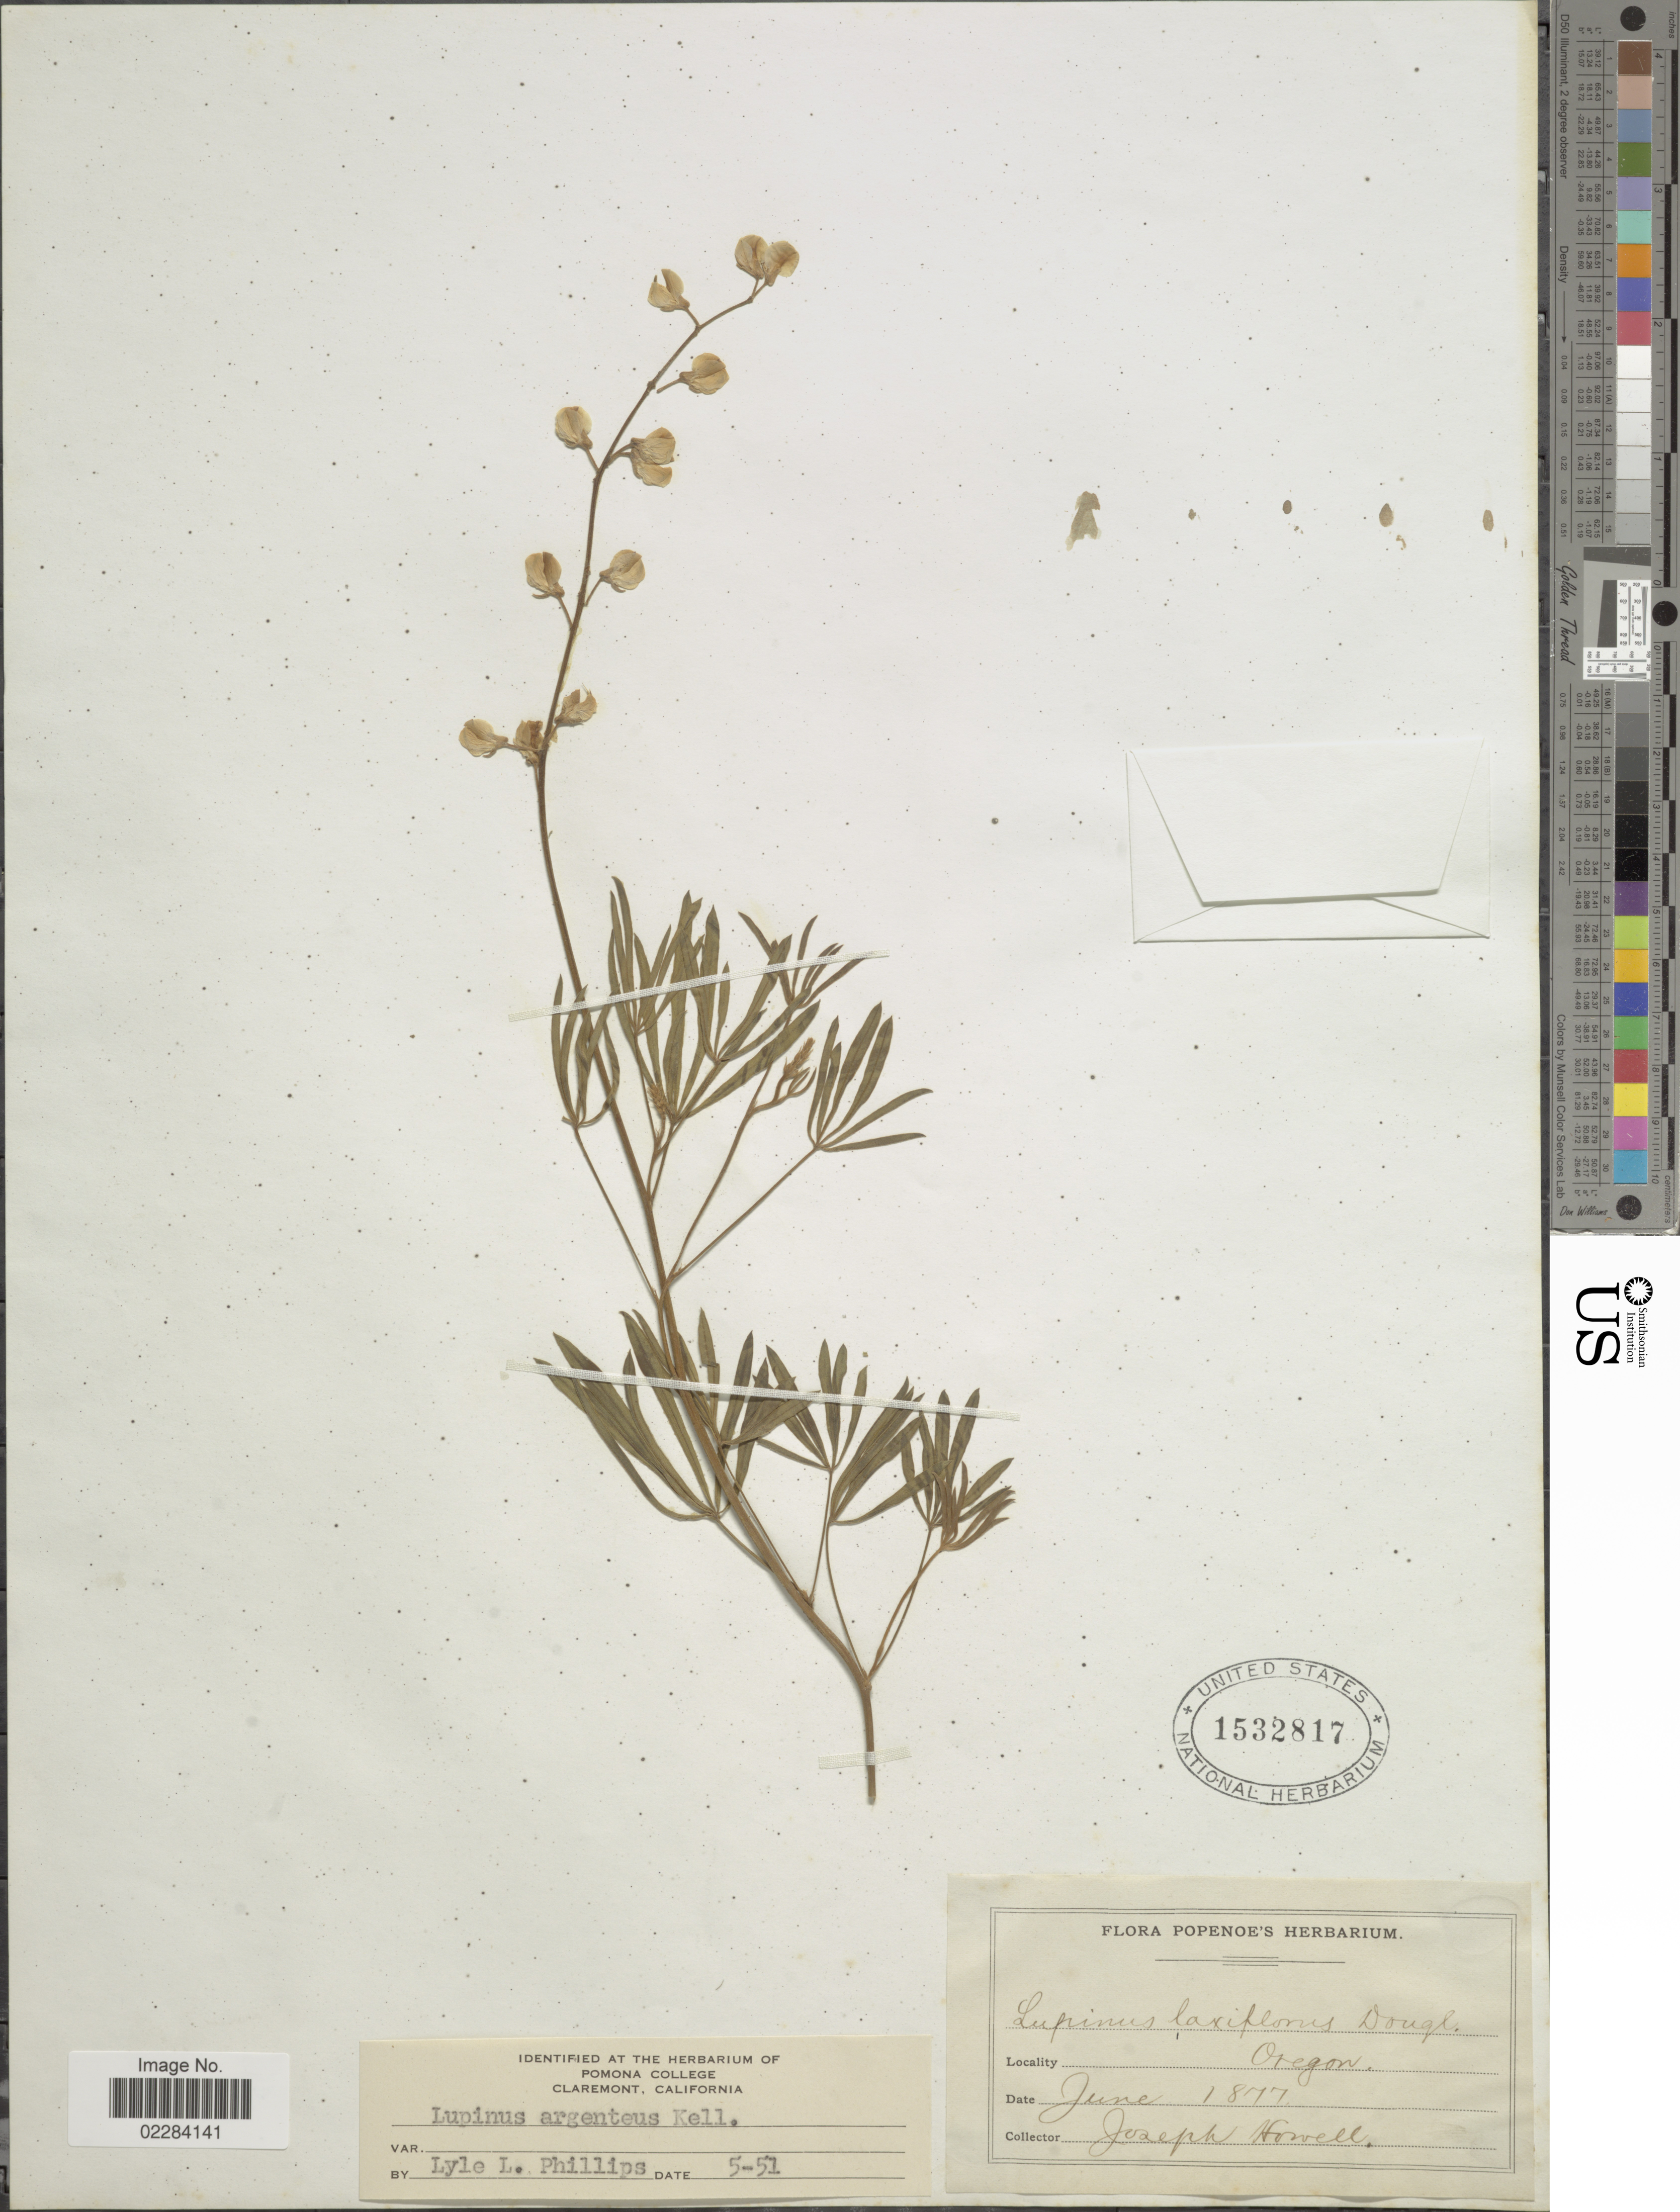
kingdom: Plantae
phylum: Tracheophyta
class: Magnoliopsida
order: Fabales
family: Fabaceae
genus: Lupinus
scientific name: Lupinus argenteus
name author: Pursh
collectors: J. Howell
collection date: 1877-06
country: United States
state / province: Oregon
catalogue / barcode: US 1532817